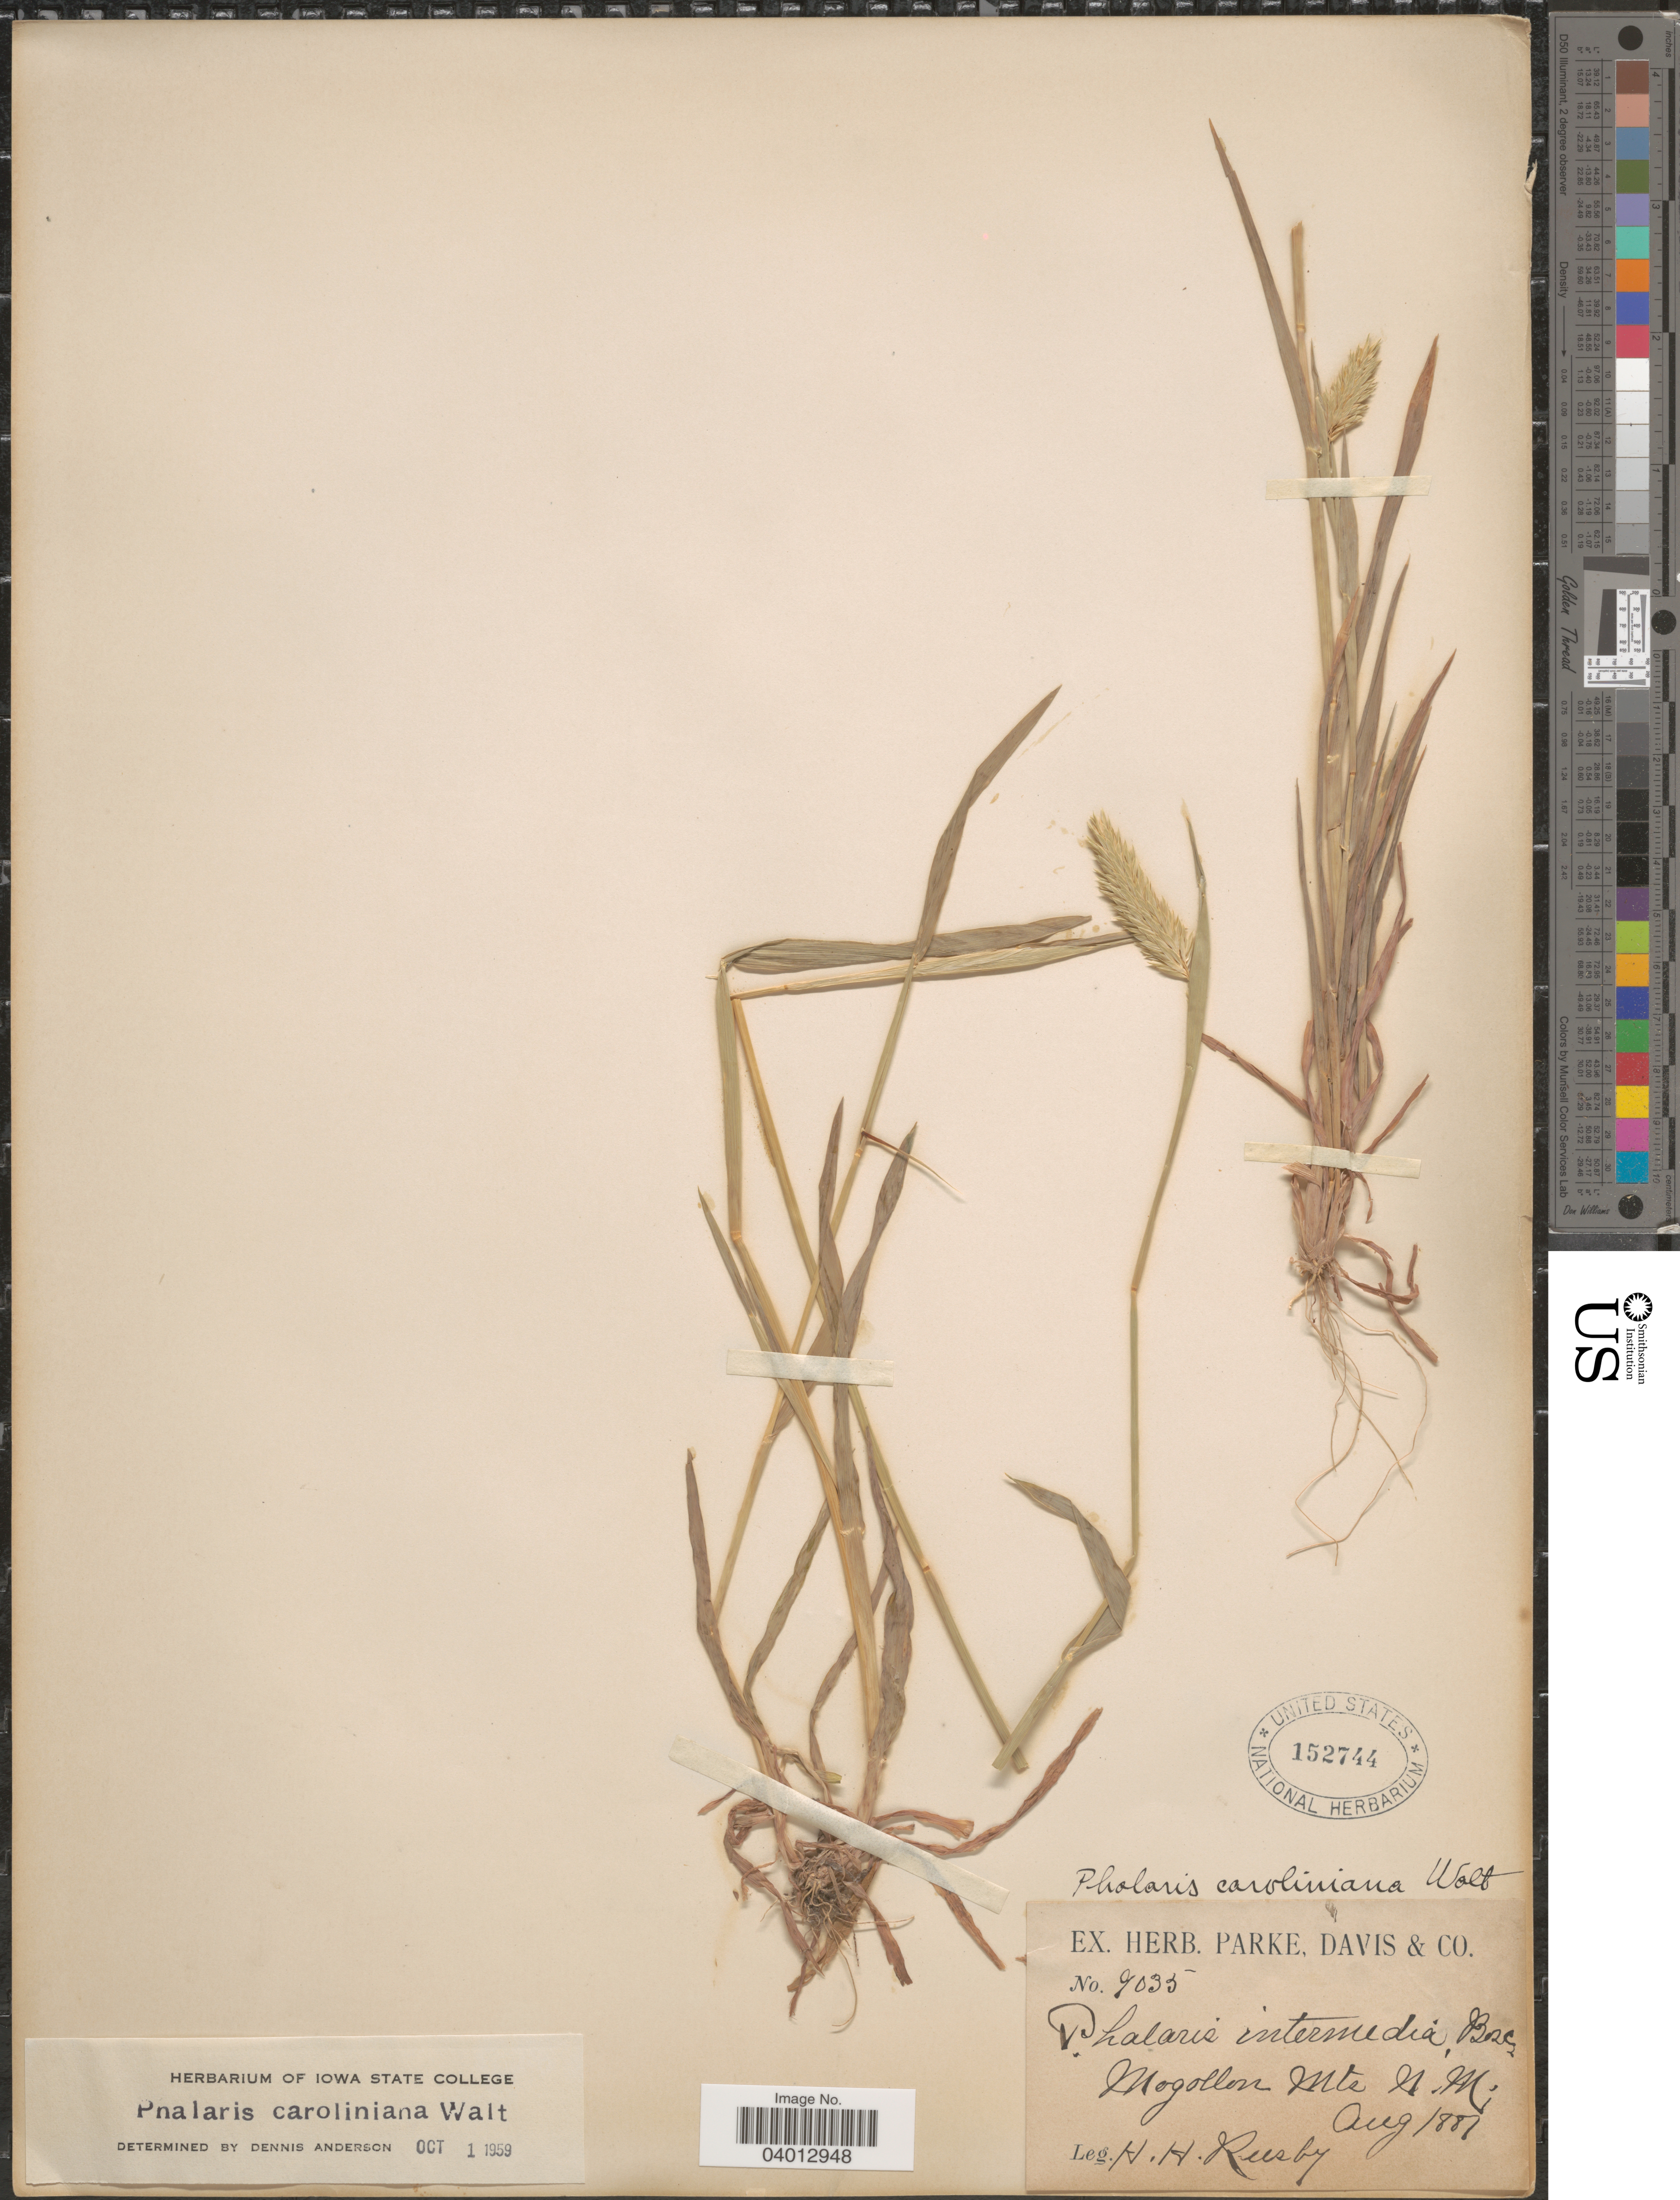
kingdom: Plantae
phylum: Tracheophyta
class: Liliopsida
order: Poales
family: Poaceae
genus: Phalaris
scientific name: Phalaris caroliniana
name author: Walter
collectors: H. H. Rusby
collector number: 9035*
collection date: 1887-08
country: United States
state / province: New Mexico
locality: Mogollon Mts.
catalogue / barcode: US 152744